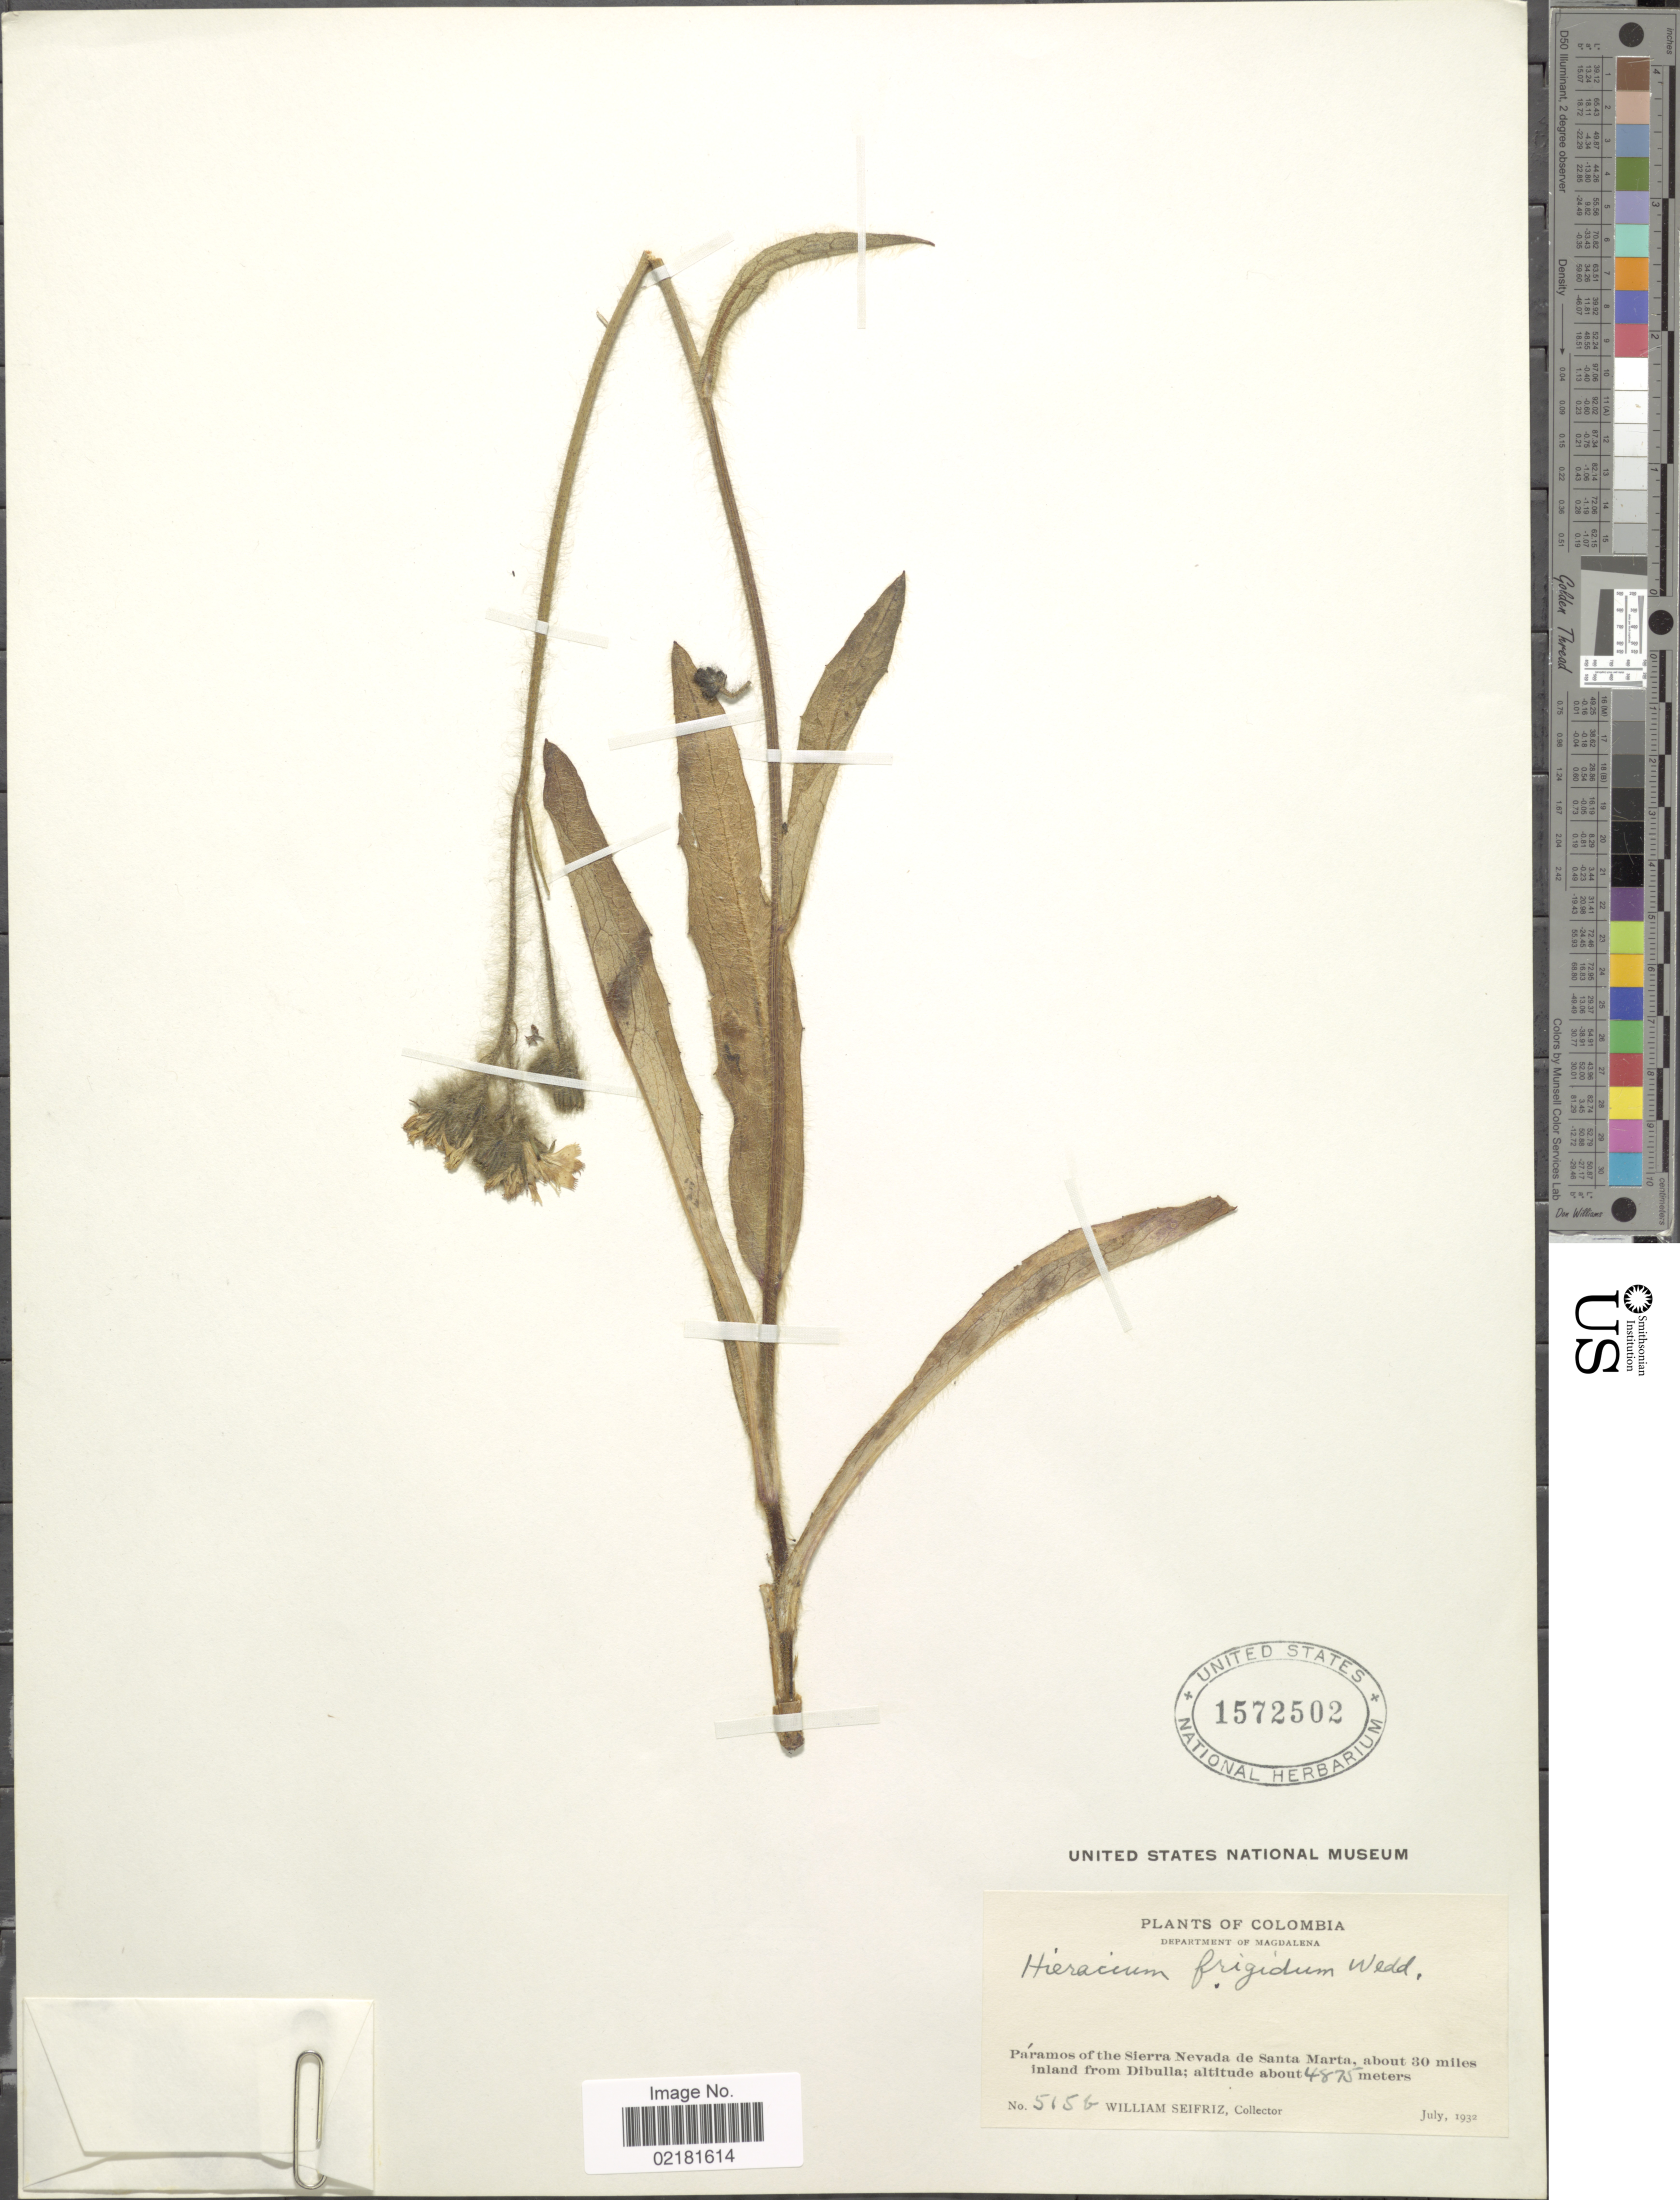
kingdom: Plantae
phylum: Tracheophyta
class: Magnoliopsida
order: Asterales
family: Asteraceae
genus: Hieracium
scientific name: Hieracium jubatum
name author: Fr.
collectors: W. Seifriz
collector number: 515b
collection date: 1932-07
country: Colombia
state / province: Magdalena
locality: Paramos of the Sierra Nevada de Santa Marta, about 30 miles inland from Dibulla.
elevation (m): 4875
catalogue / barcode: US 1572502